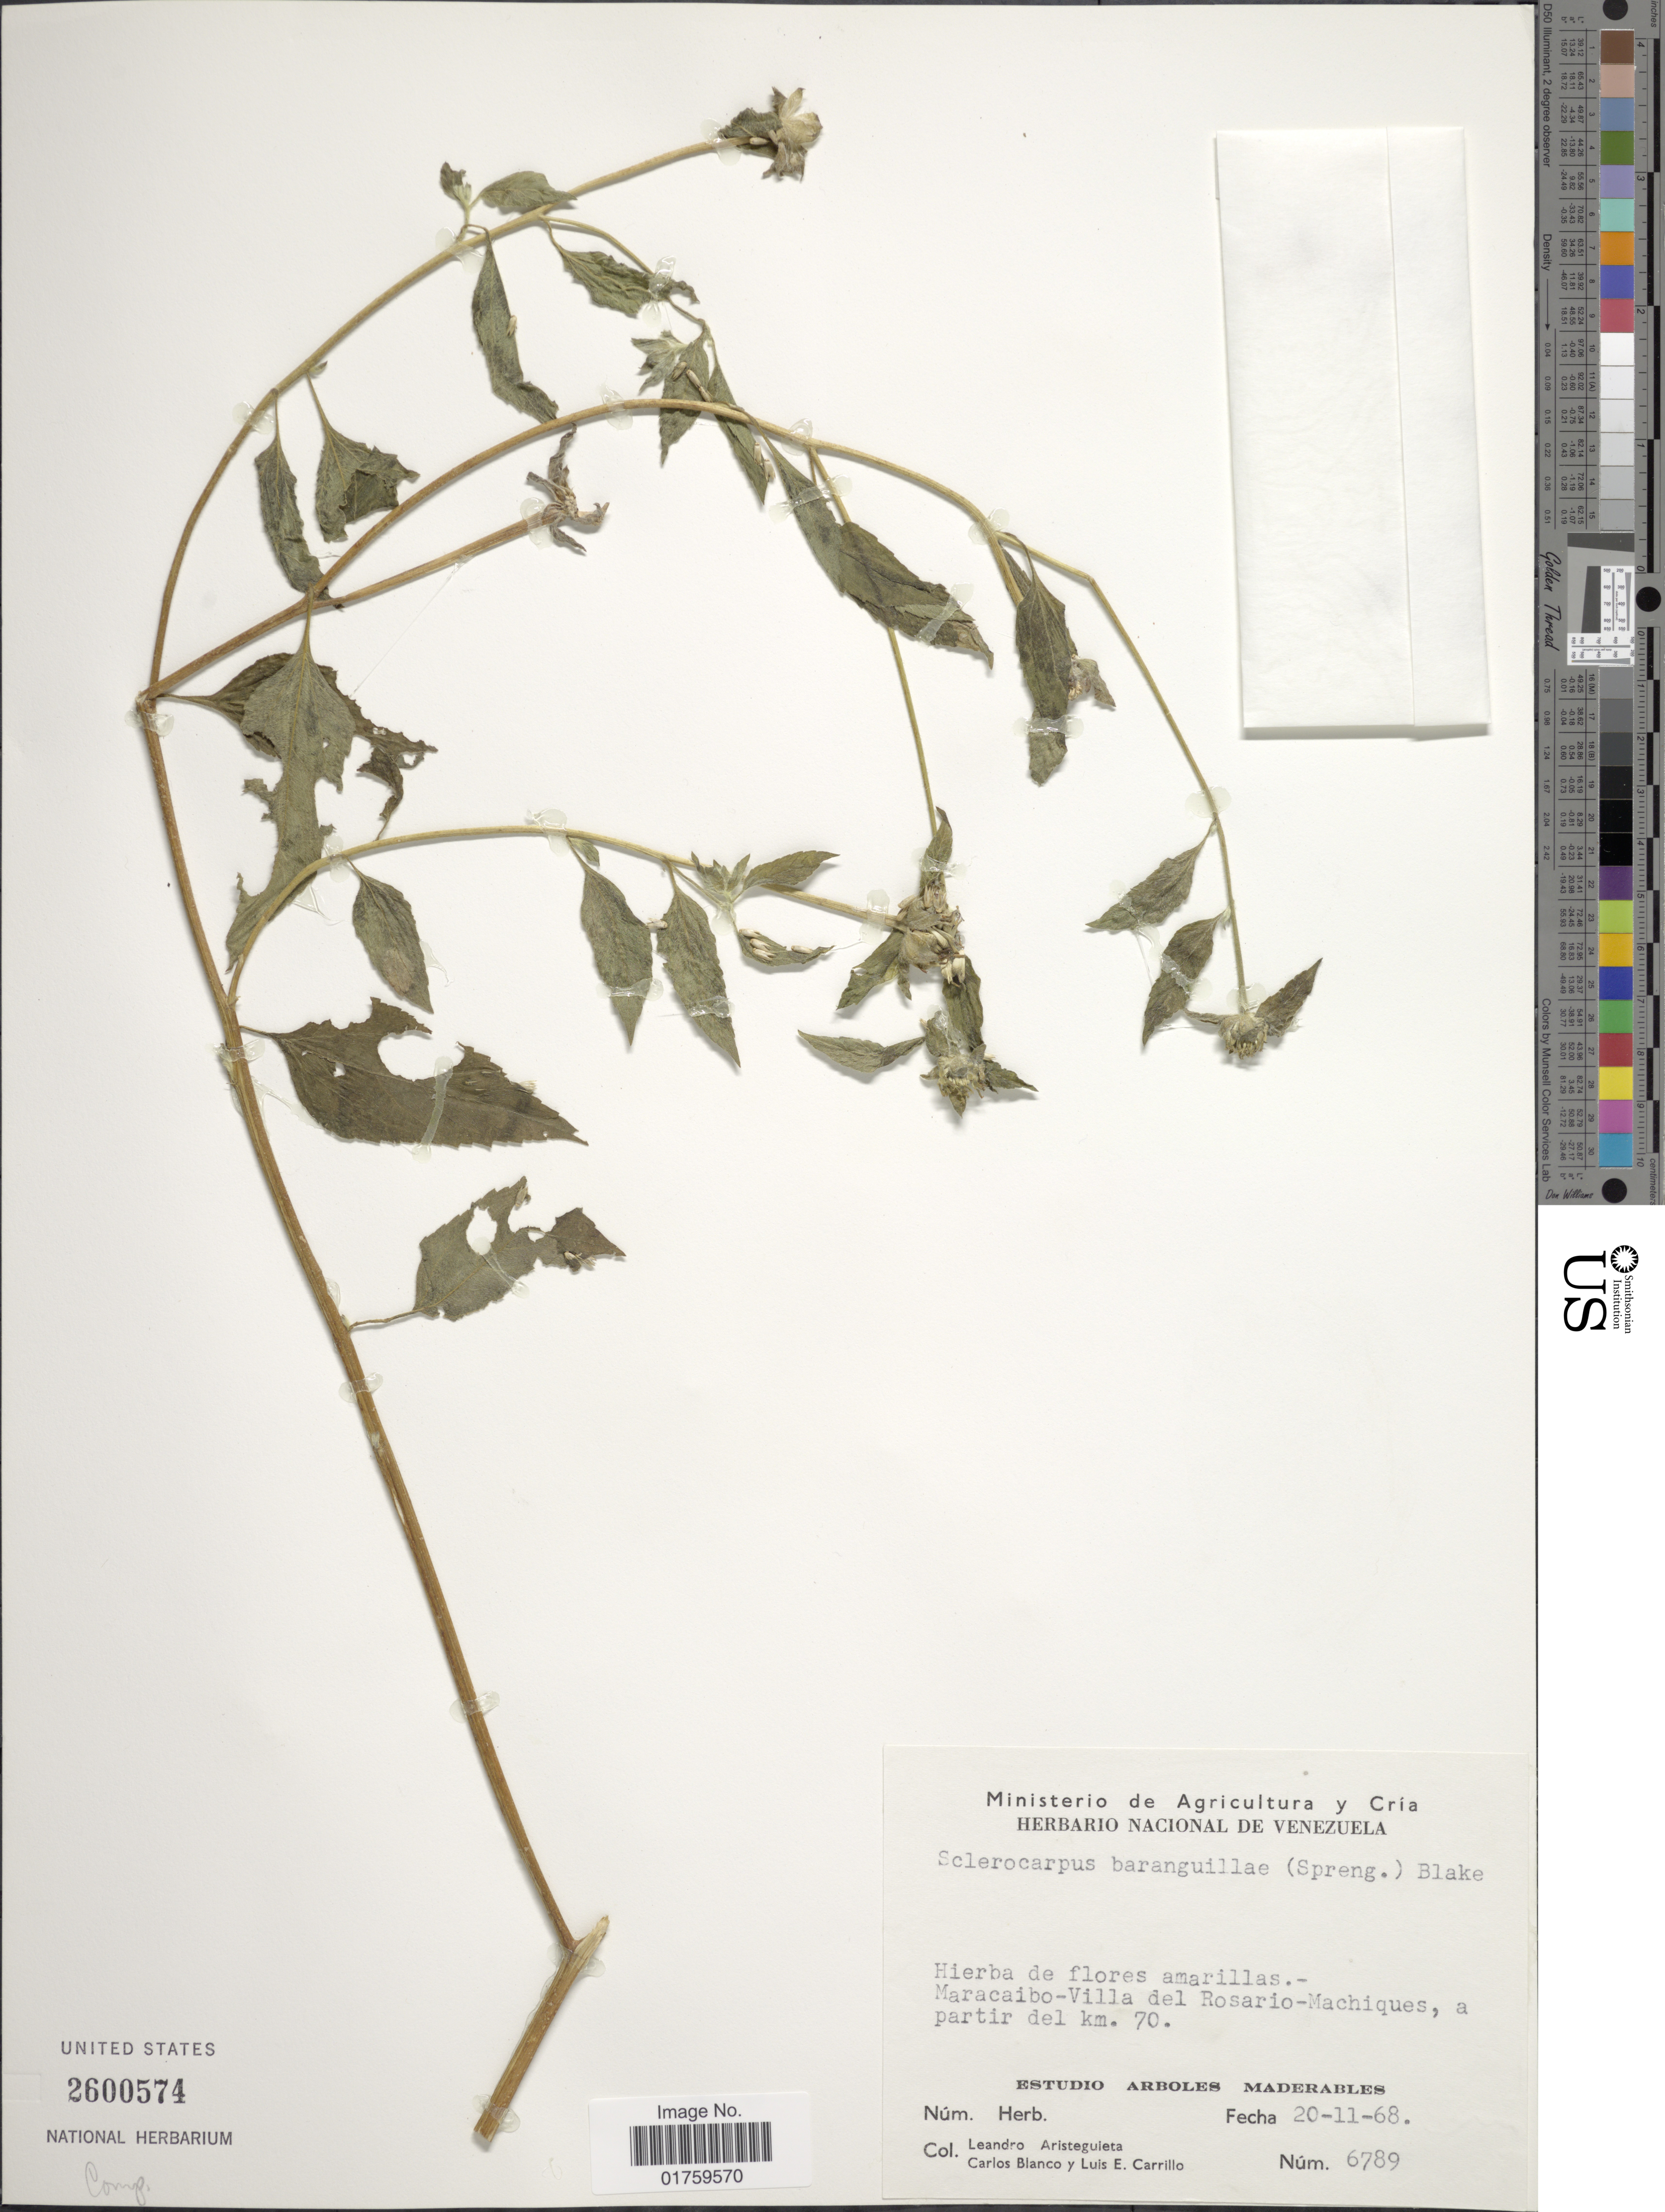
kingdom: Plantae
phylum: Tracheophyta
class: Magnoliopsida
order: Asterales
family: Asteraceae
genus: Sclerocarpus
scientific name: Sclerocarpus africanus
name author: Jacq.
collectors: L. Aristeguieta, C. A. Blanco & L. Carillo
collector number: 6789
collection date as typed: Transcribed d/m/y: 20/11/68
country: Venezuela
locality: Maracaibo-Villa del Rosario-Machiques, a partir del km. 70. Estudio Arboles Maderables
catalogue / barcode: US 2600574